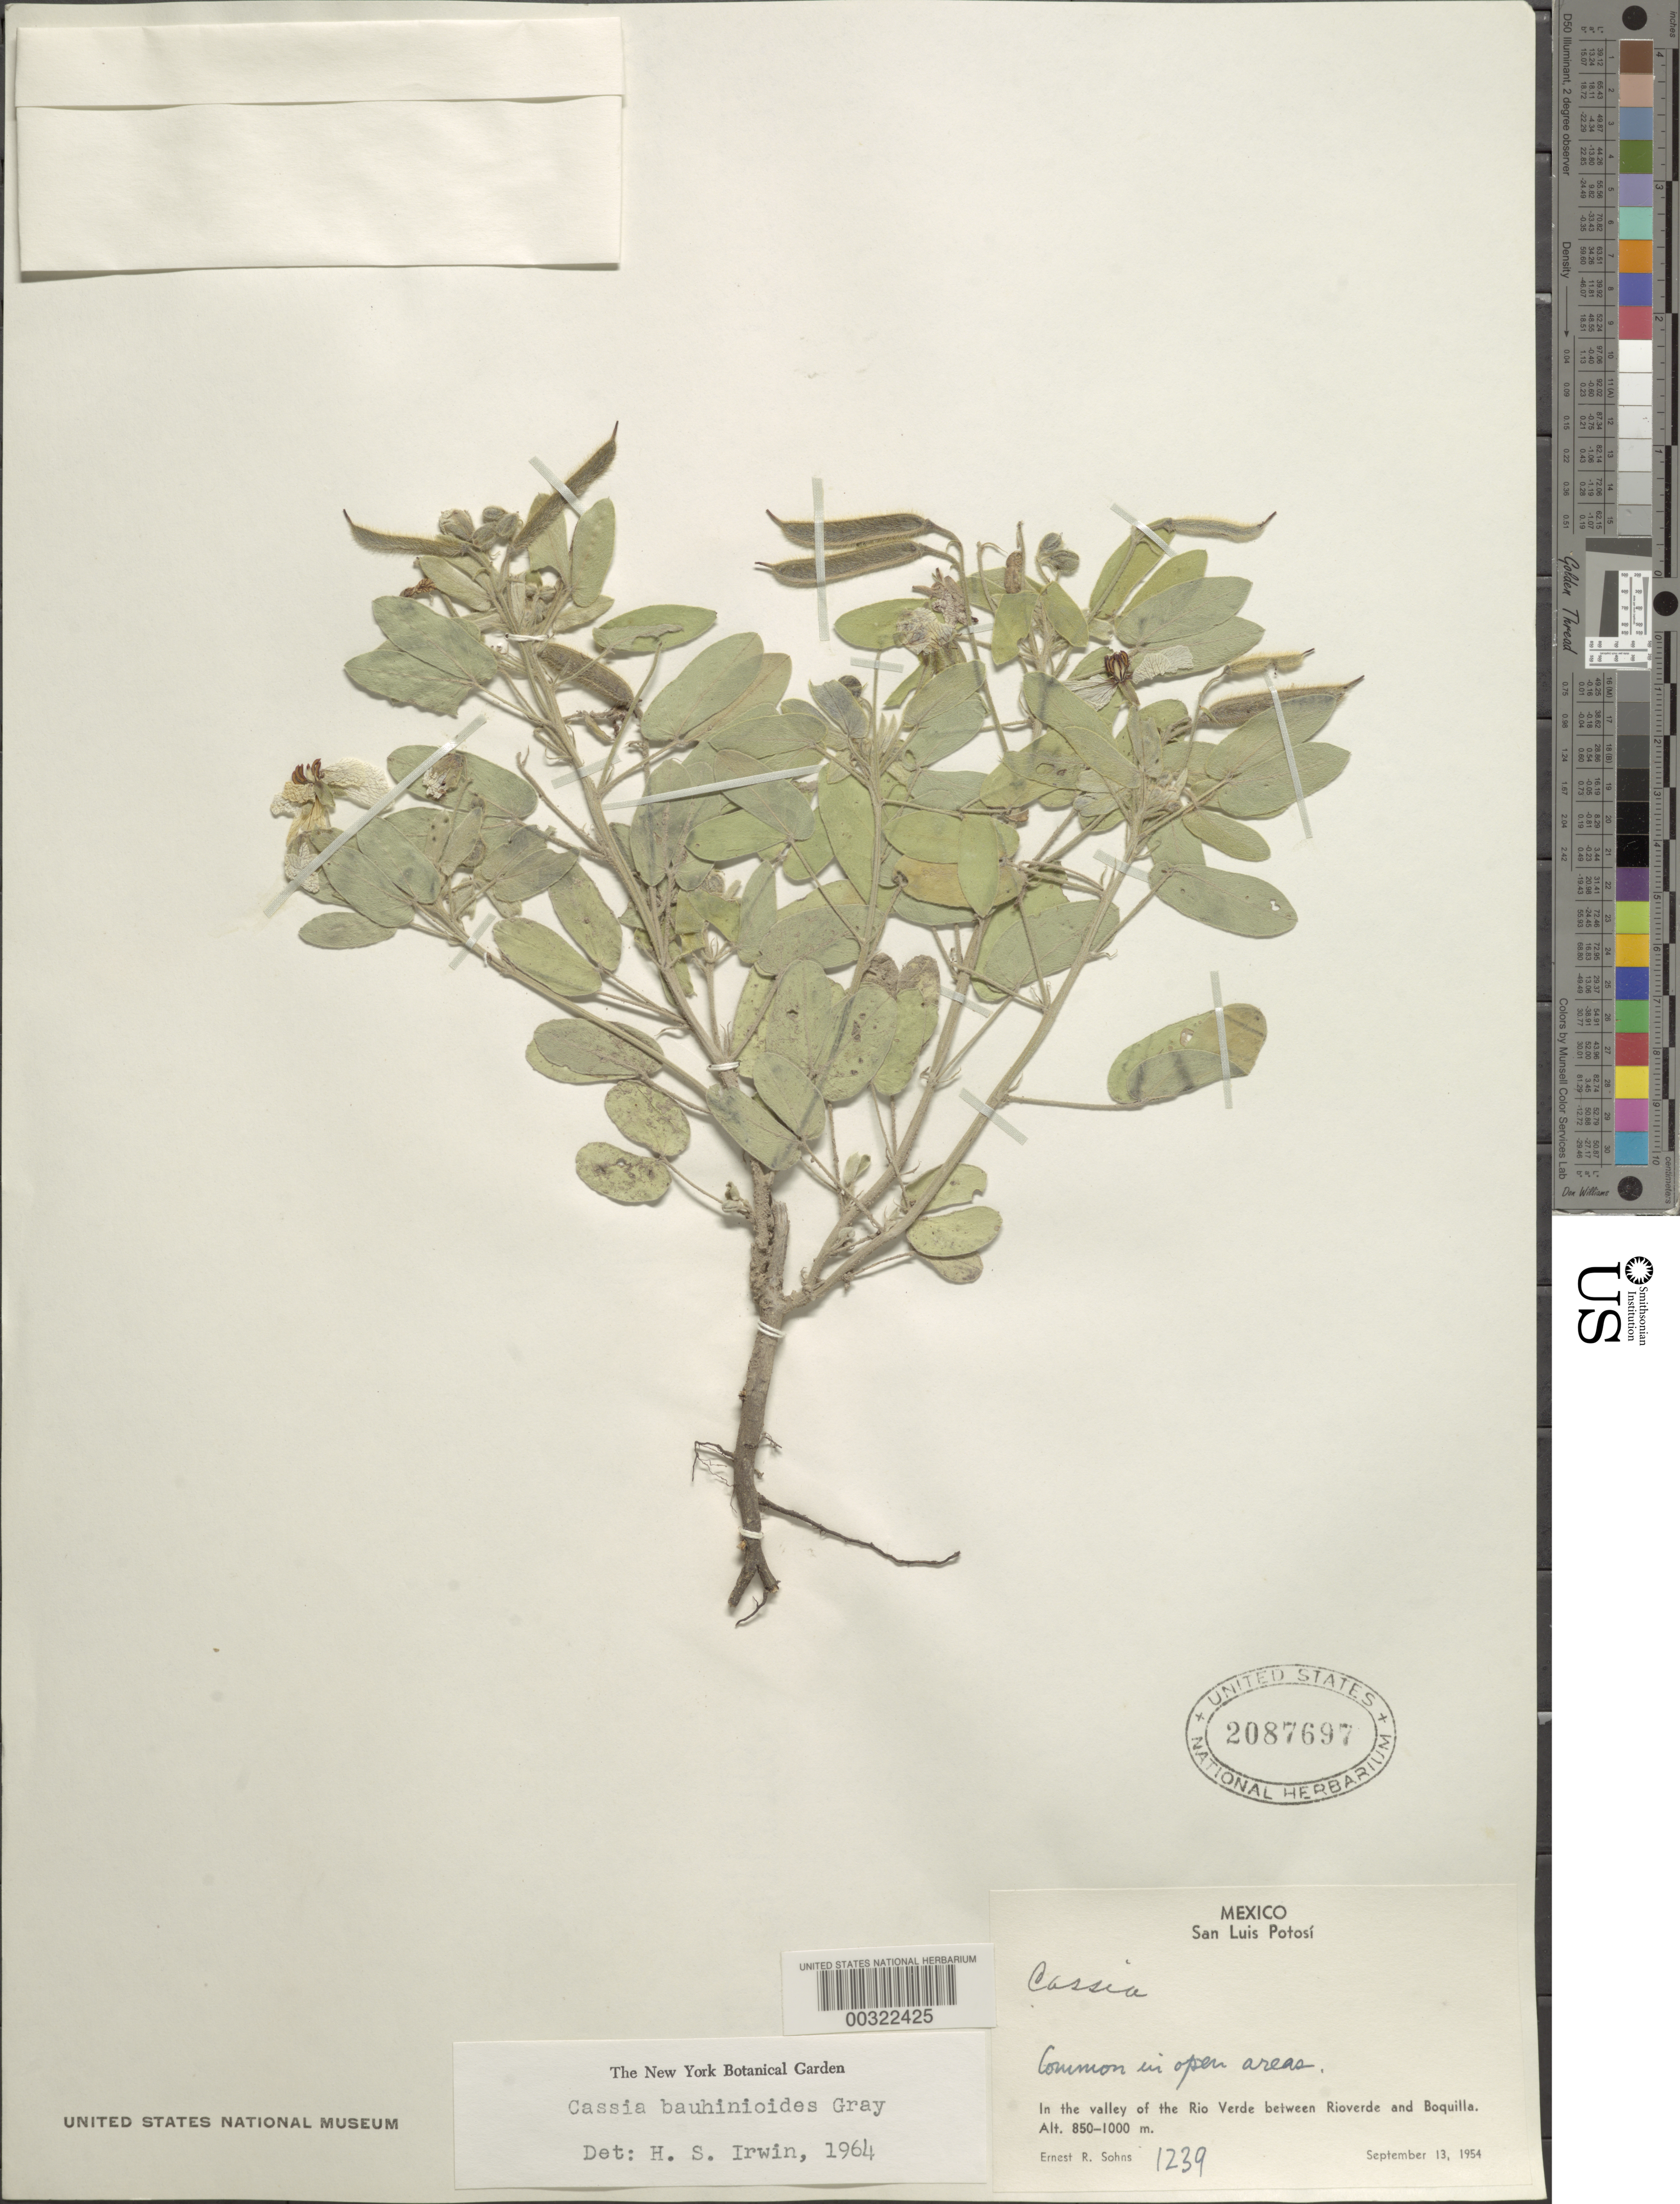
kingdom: Plantae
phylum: Tracheophyta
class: Magnoliopsida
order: Fabales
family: Fabaceae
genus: Senna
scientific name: Senna bauhinioides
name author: (A. Gray) H.S. Irwin & Barneby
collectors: E. R. Sohns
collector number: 1239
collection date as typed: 13 Sep 1954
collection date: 1954-09-13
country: Mexico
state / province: San Luis Potosí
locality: In the valley of the Rio Verde betwee Rio Verde and boquilla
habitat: Open areas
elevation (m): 800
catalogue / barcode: US 2087697